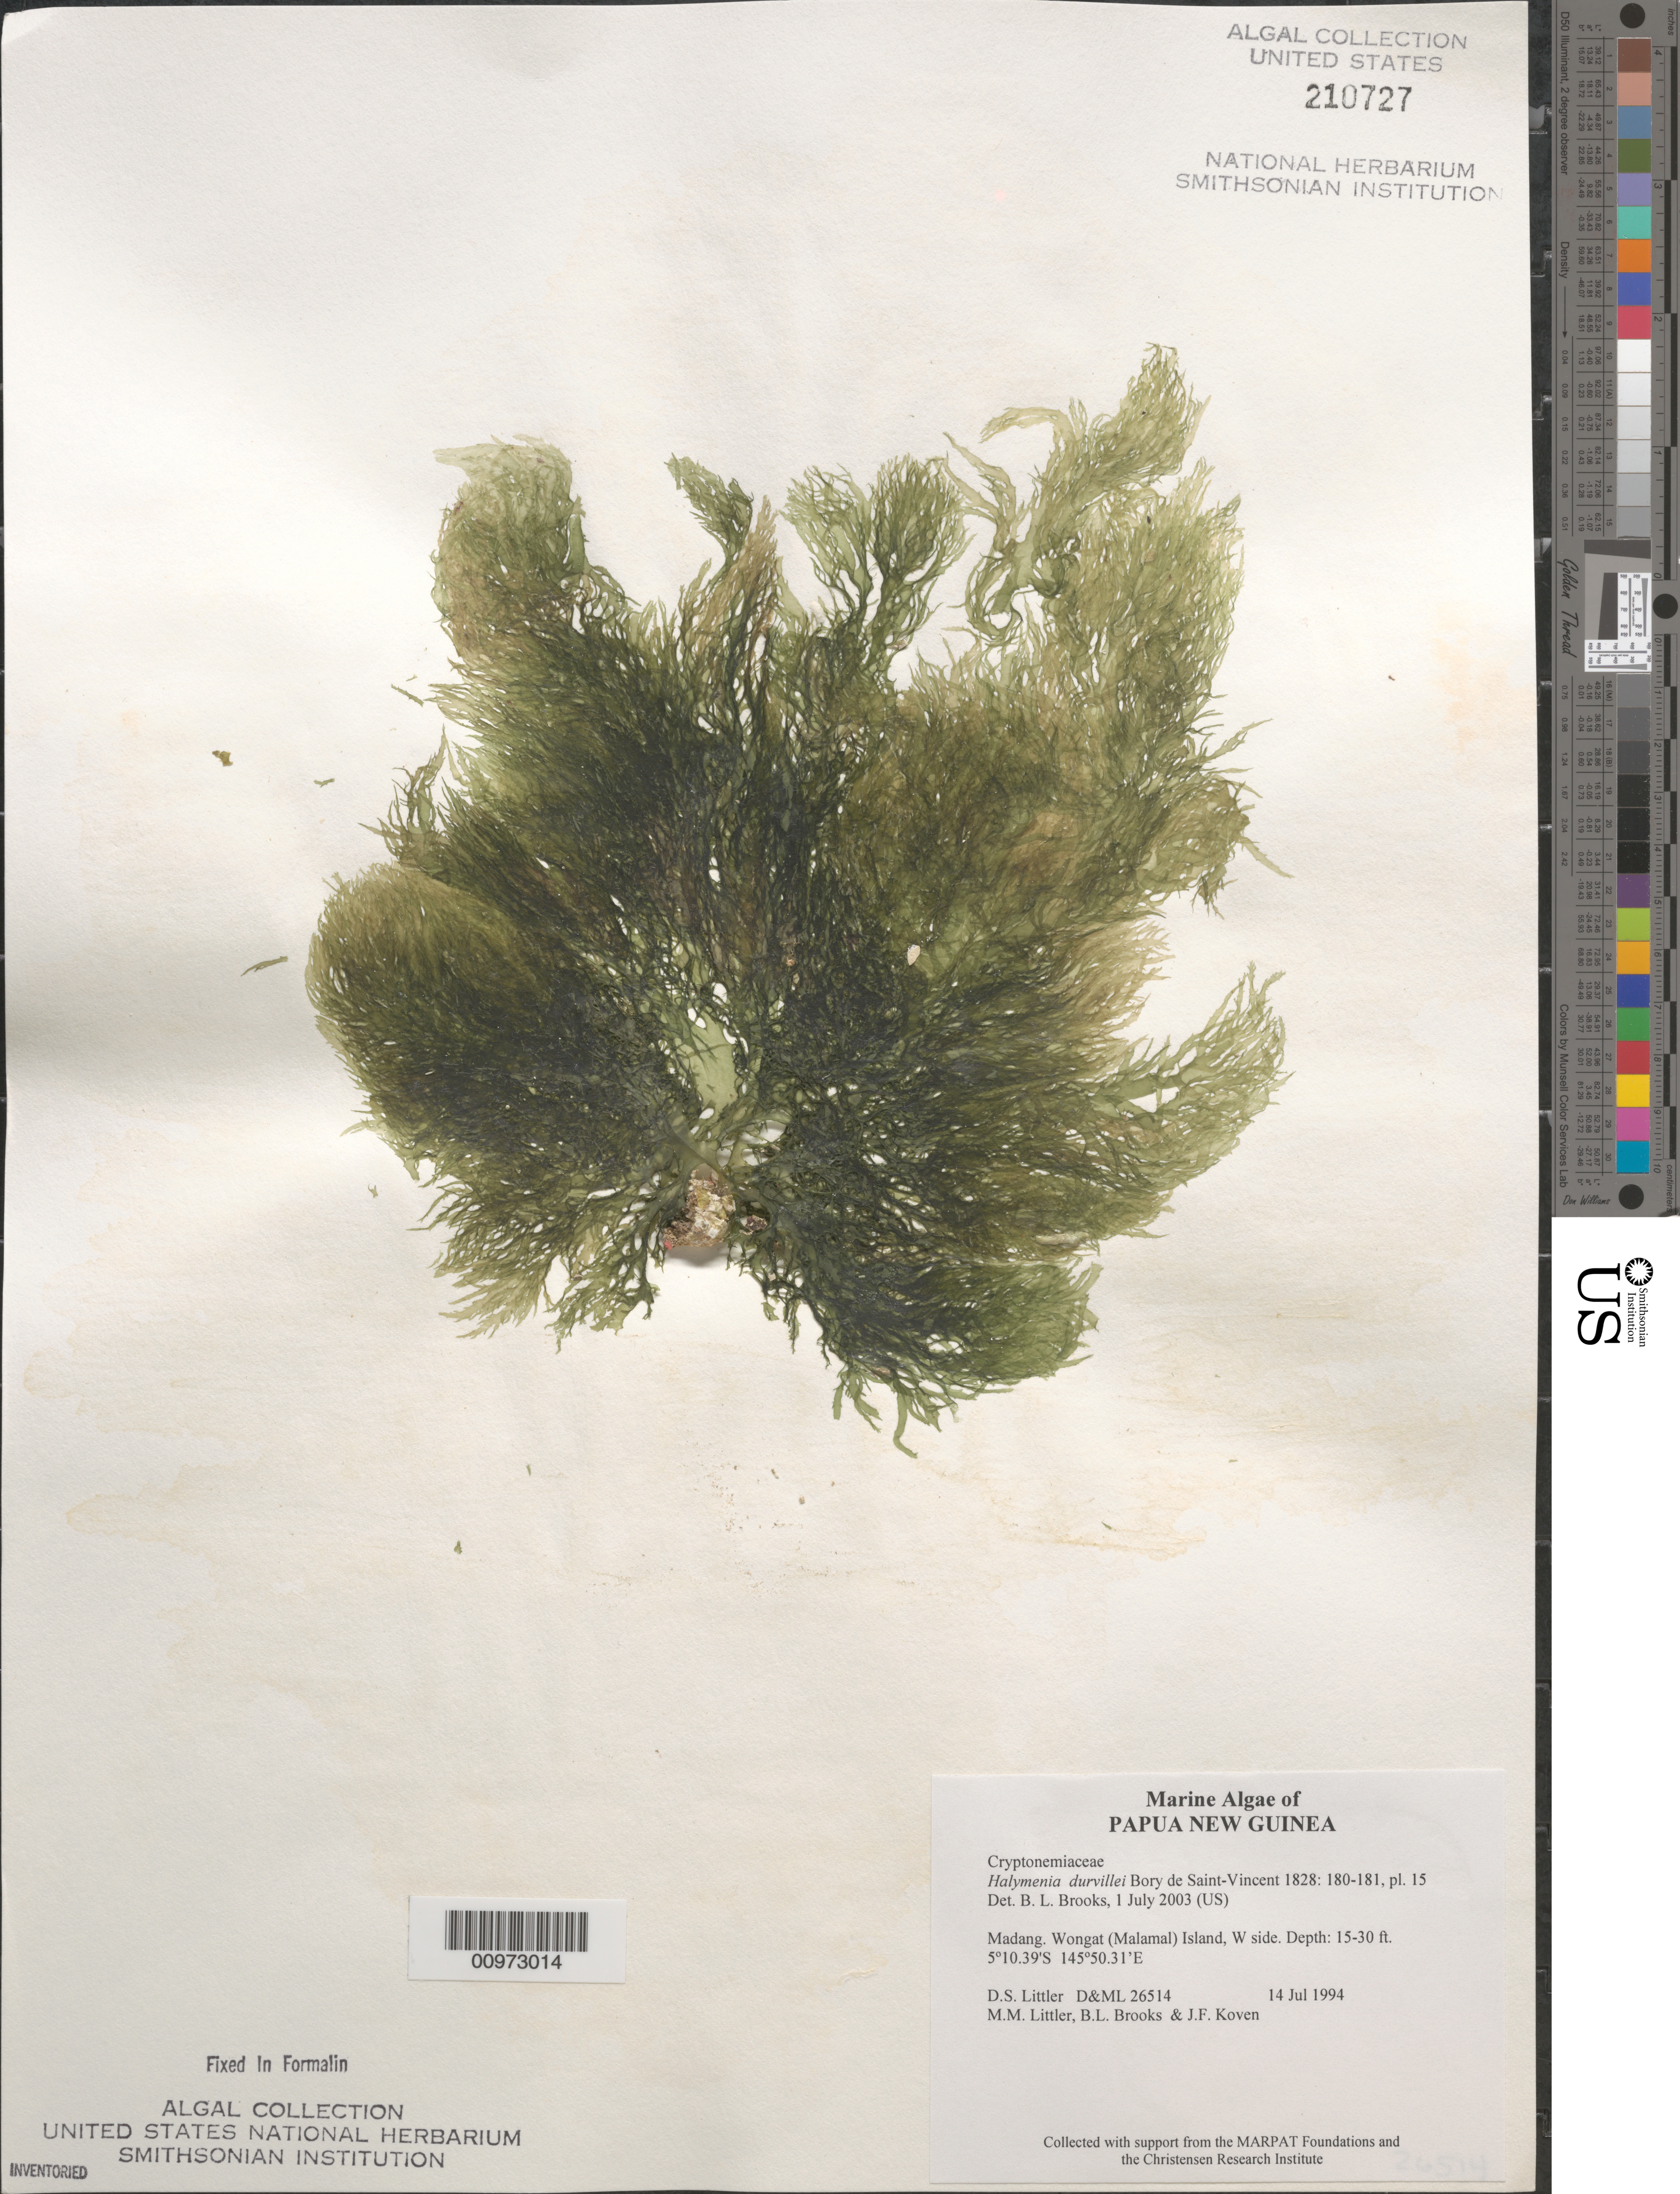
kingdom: Plantae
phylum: Rhodophyta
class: Florideophyceae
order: Halymeniales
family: Halymeniaceae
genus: Halymenia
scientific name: Halymenia durvillei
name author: Bory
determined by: Brooks, B. L., (BOT), Smithsonian Institution - National Museum of Natural History (UNITED STATES)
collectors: D. S. Littler, M. M. Littler, B. Brooks & J. Koven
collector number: D&ML 26514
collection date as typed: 14 Jul 1994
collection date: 1994-07-14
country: Papua New Guinea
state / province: Madang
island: Wongat [Malamal]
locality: West side of island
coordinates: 5 10.39'S, 145 50.31'E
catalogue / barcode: US 210727